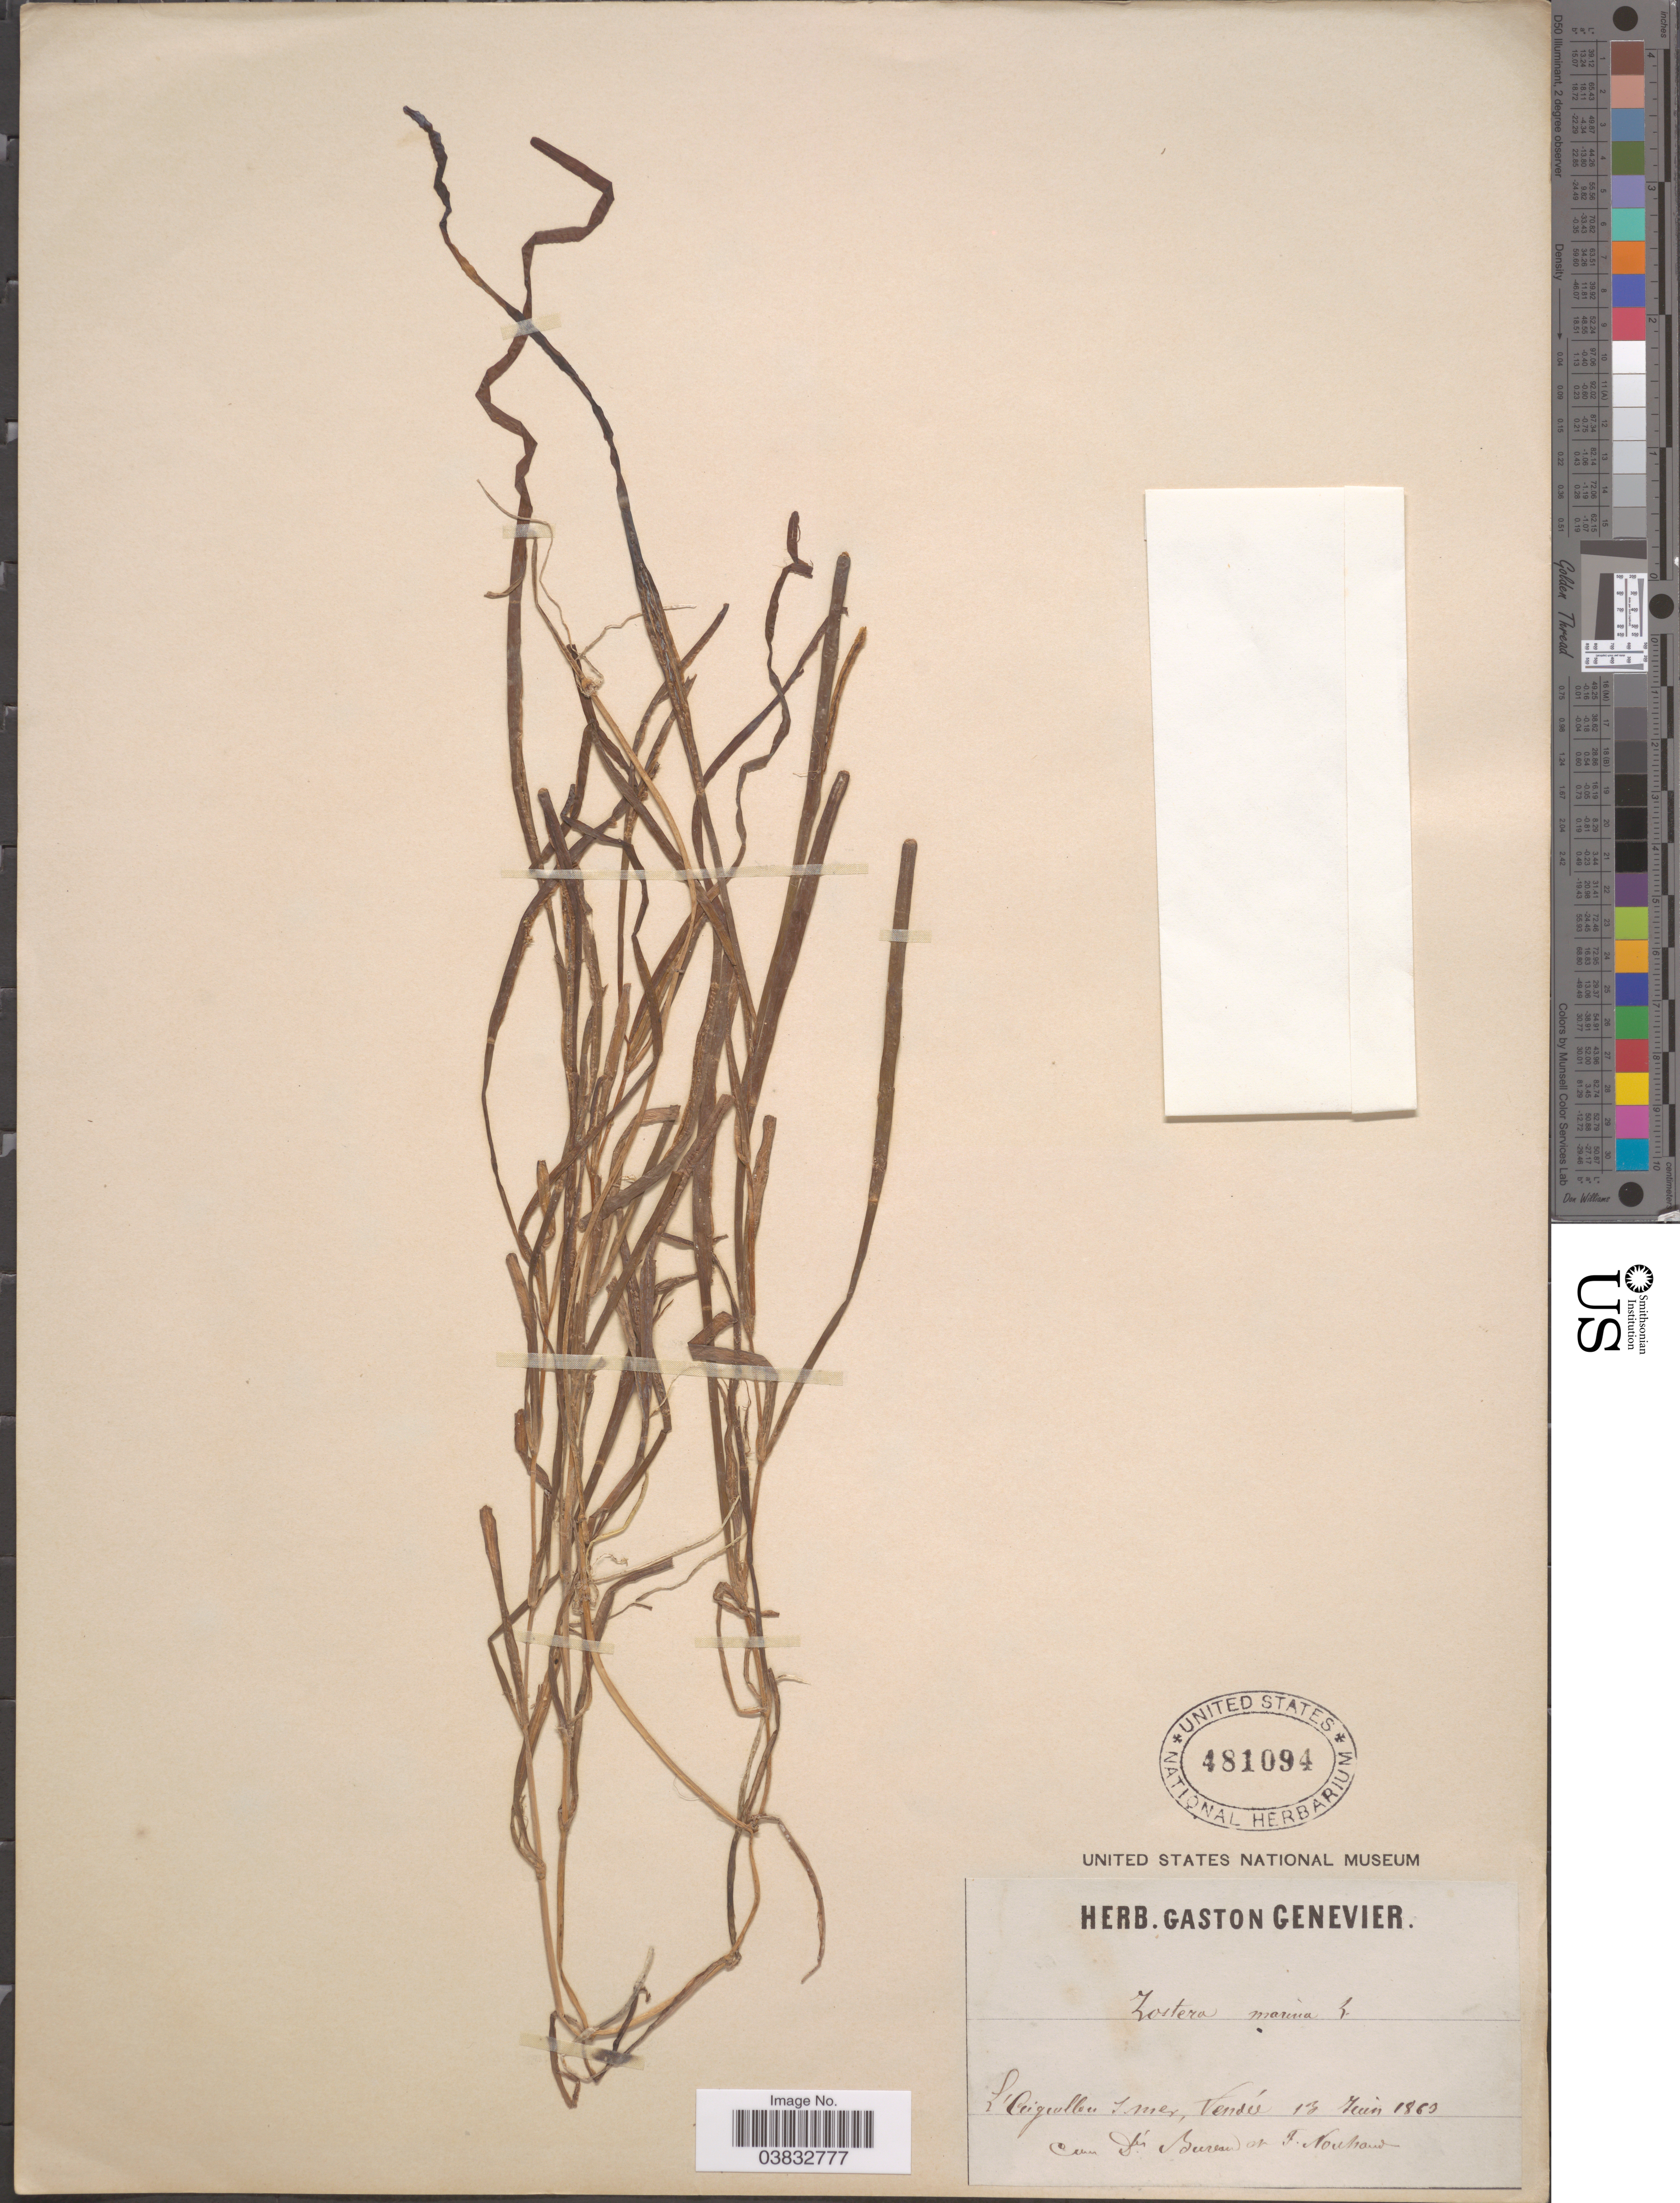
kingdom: Plantae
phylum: Tracheophyta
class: Liliopsida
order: Alismatales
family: Zosteraceae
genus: Zostera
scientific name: Zostera marina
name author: L.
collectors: ex herb. G. Genevier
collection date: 1863-06-13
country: France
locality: L'Aiguellon s mer, Vendée.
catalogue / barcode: US 481094